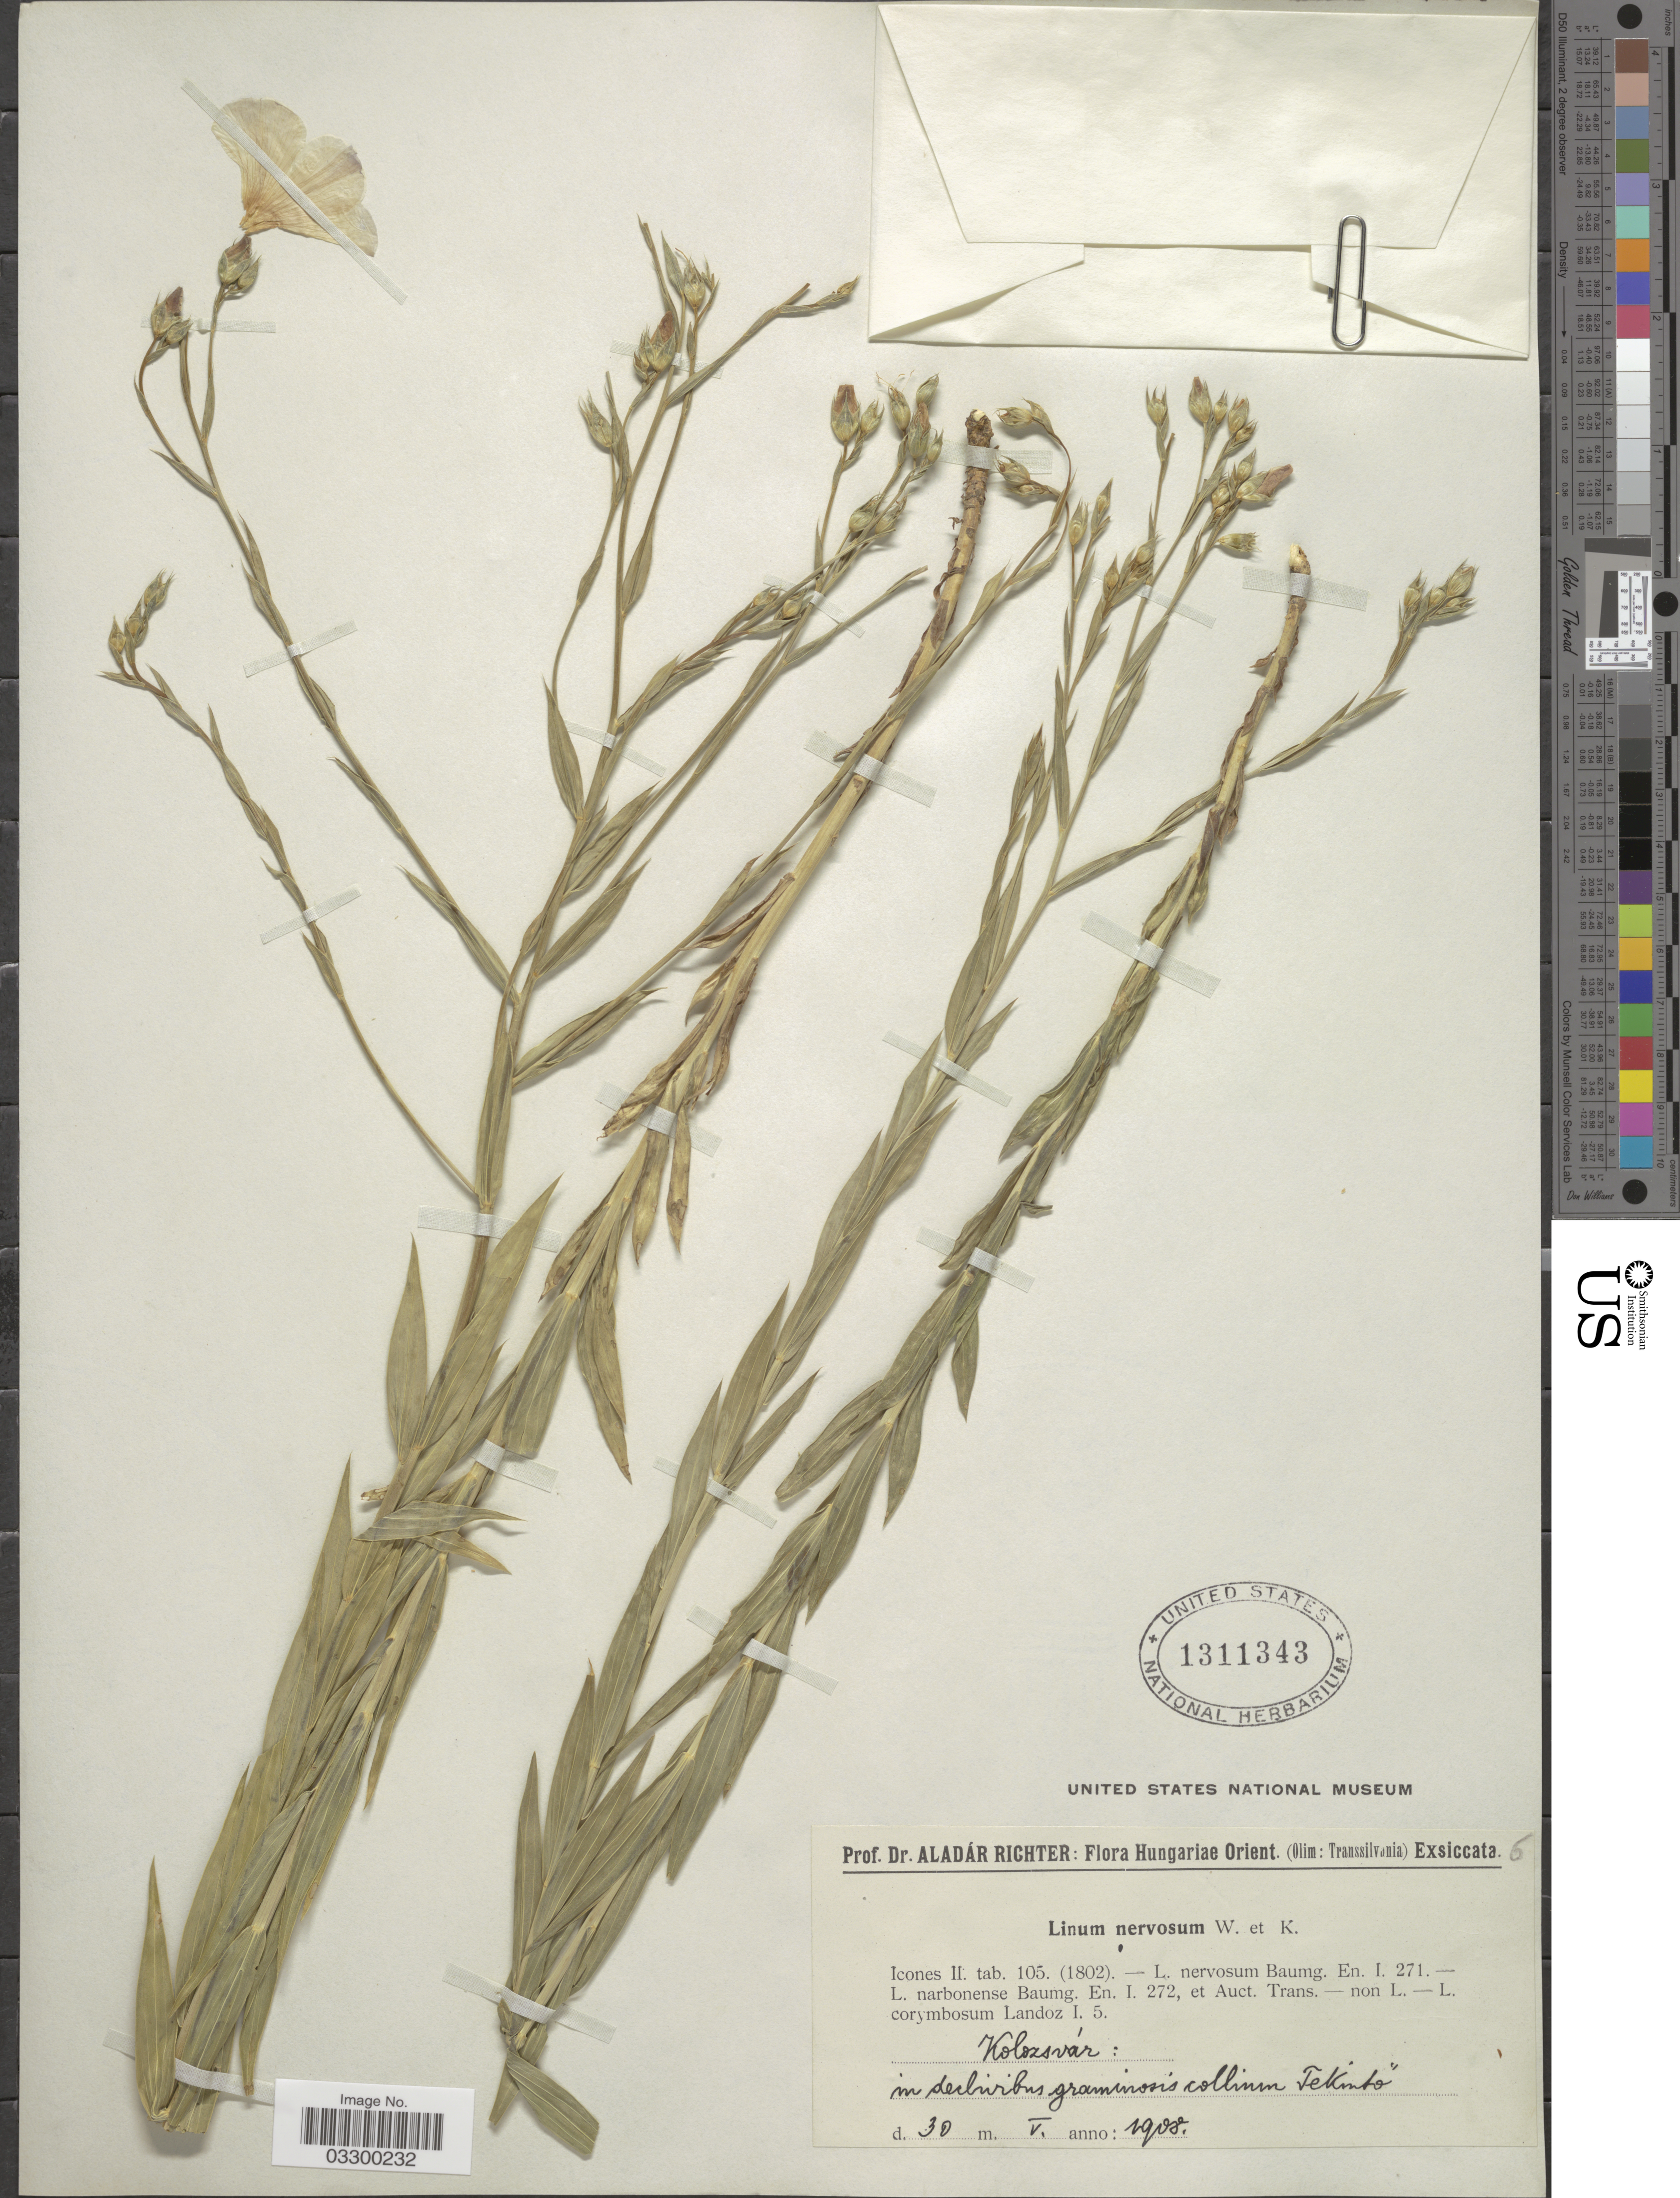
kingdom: Plantae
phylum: Tracheophyta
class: Magnoliopsida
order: Malpighiales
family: Linaceae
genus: Linum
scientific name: Linum nervosum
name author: Waldst. & Kit.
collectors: A. Richter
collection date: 1908-05-30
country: Hungary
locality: Kolozsvár: in declivibus graminosis collium Tekinto.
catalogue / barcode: US 1311343